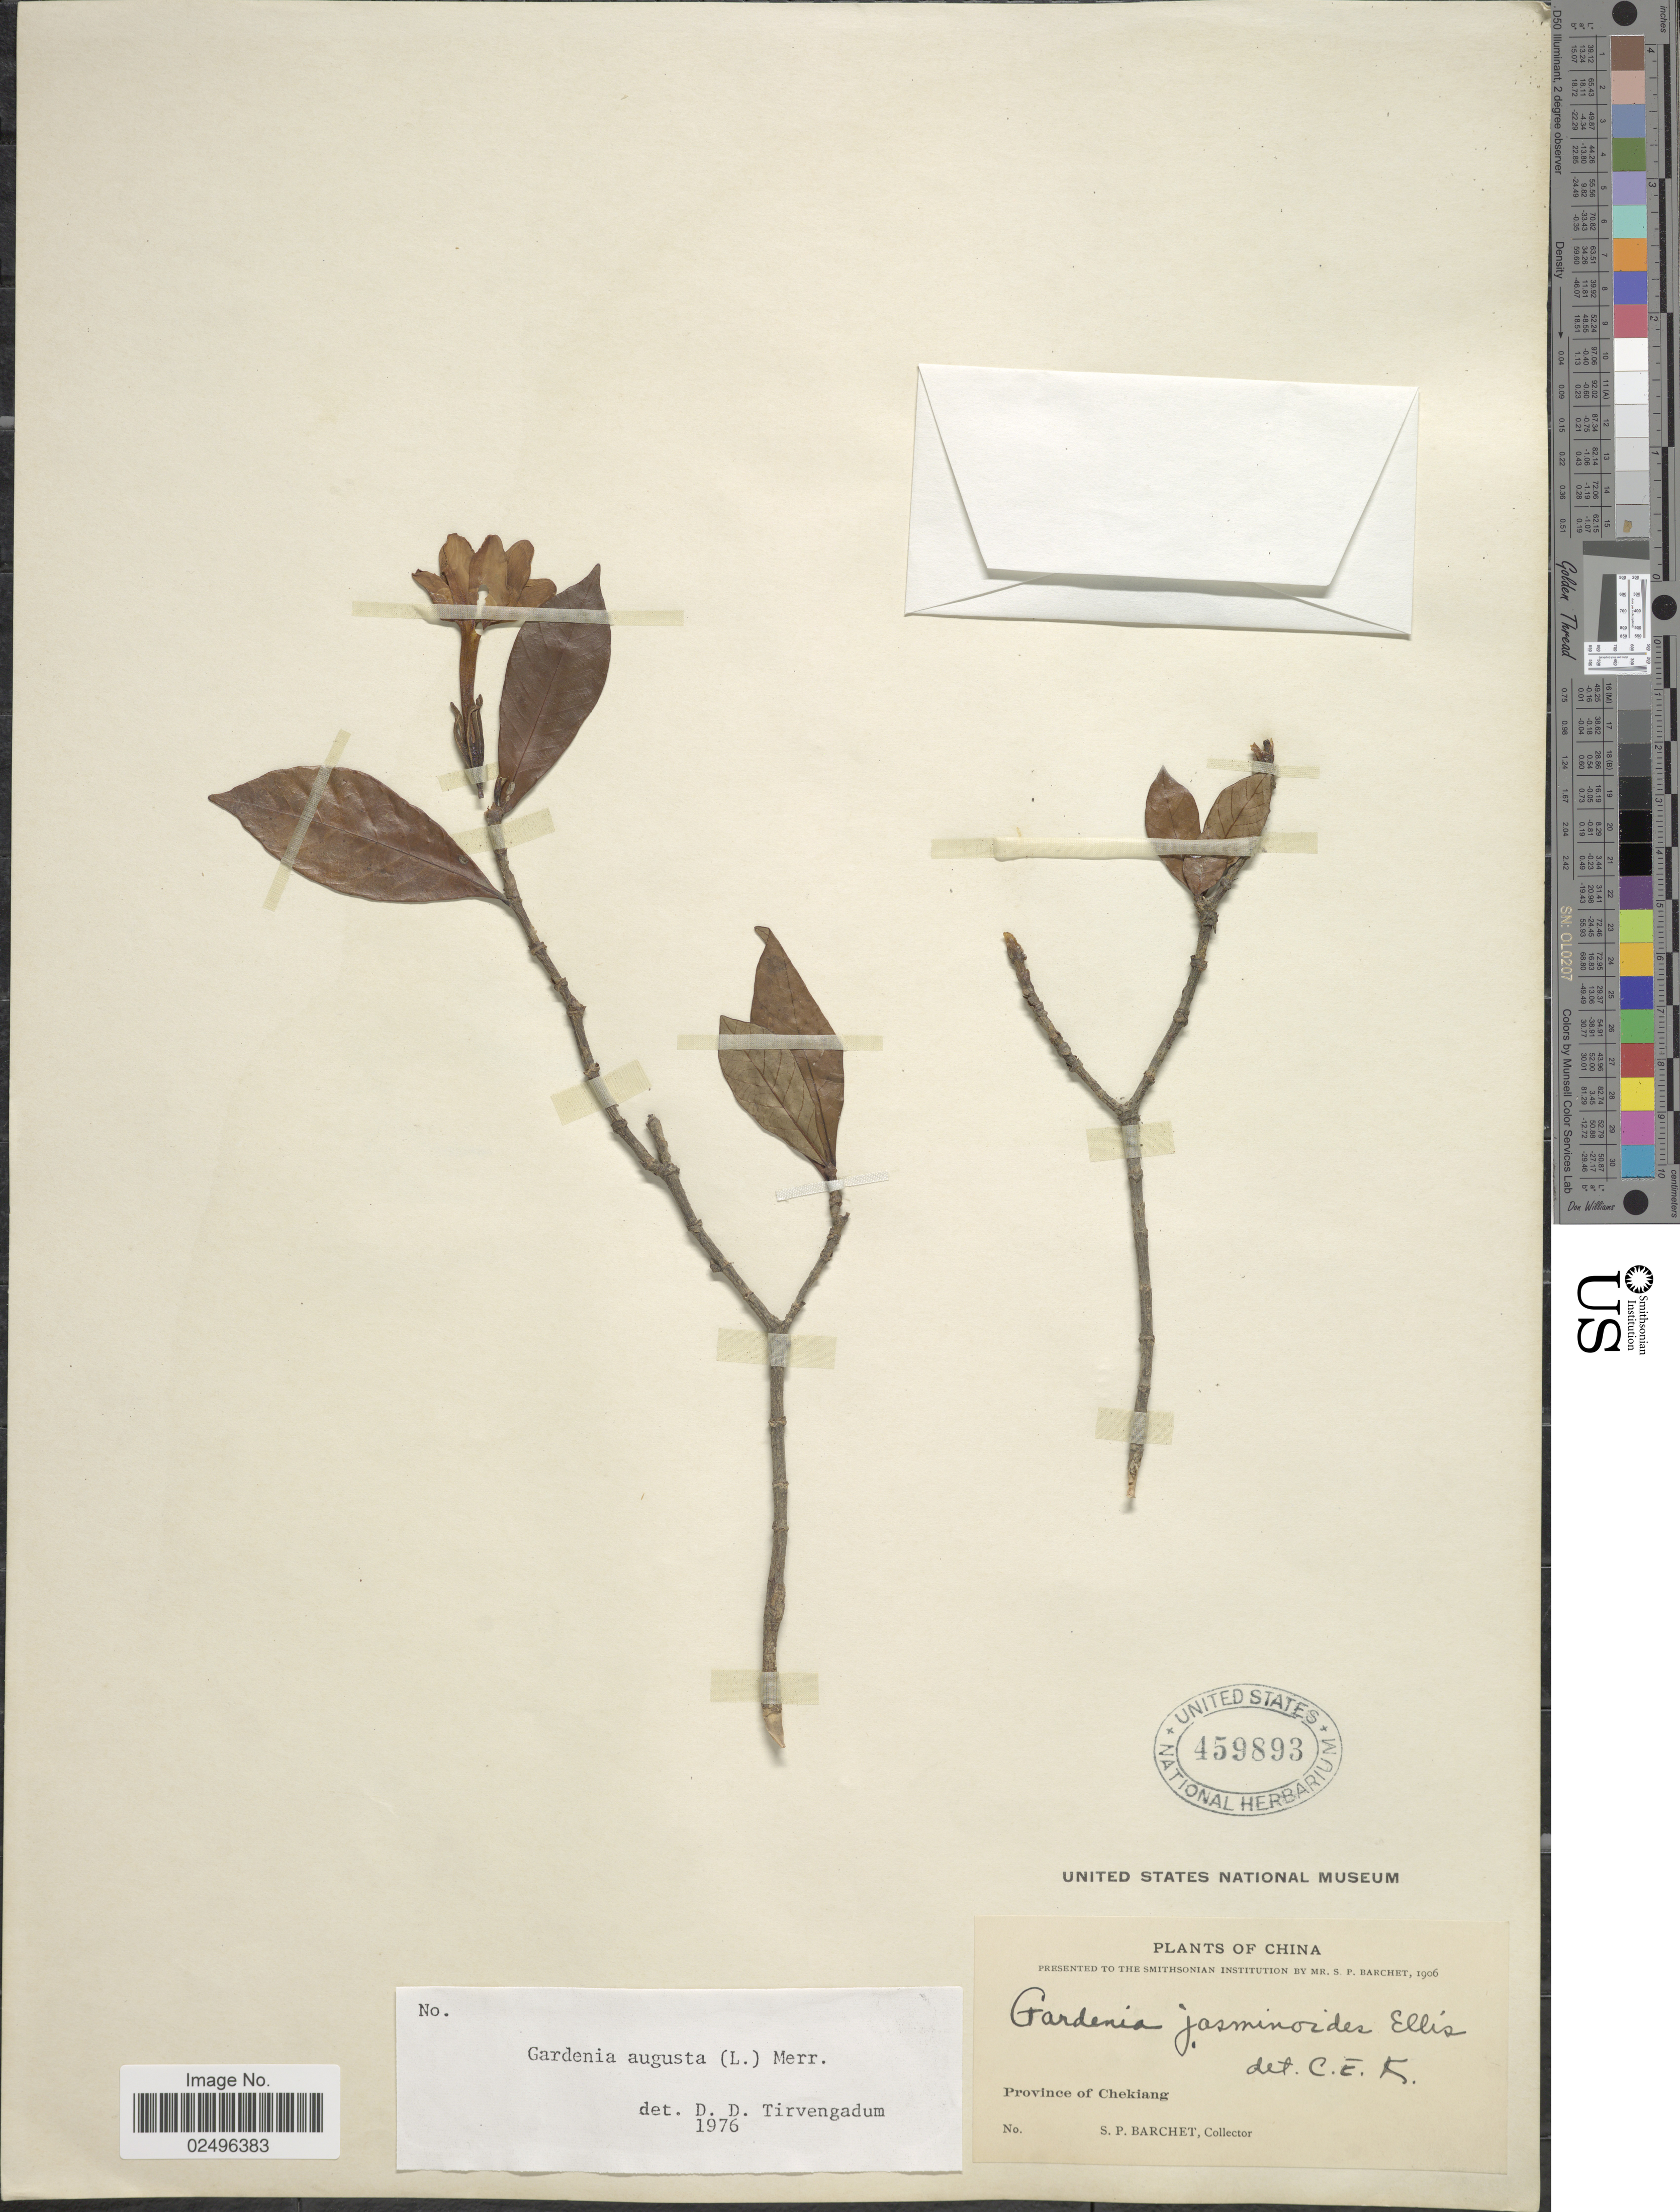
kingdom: Plantae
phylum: Tracheophyta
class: Magnoliopsida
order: Gentianales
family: Rubiaceae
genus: Gardenia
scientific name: Gardenia augusta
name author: (L.) Merr.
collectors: S. P. Barchet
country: China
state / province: Zhejiang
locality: Chekiang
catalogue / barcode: US 459893